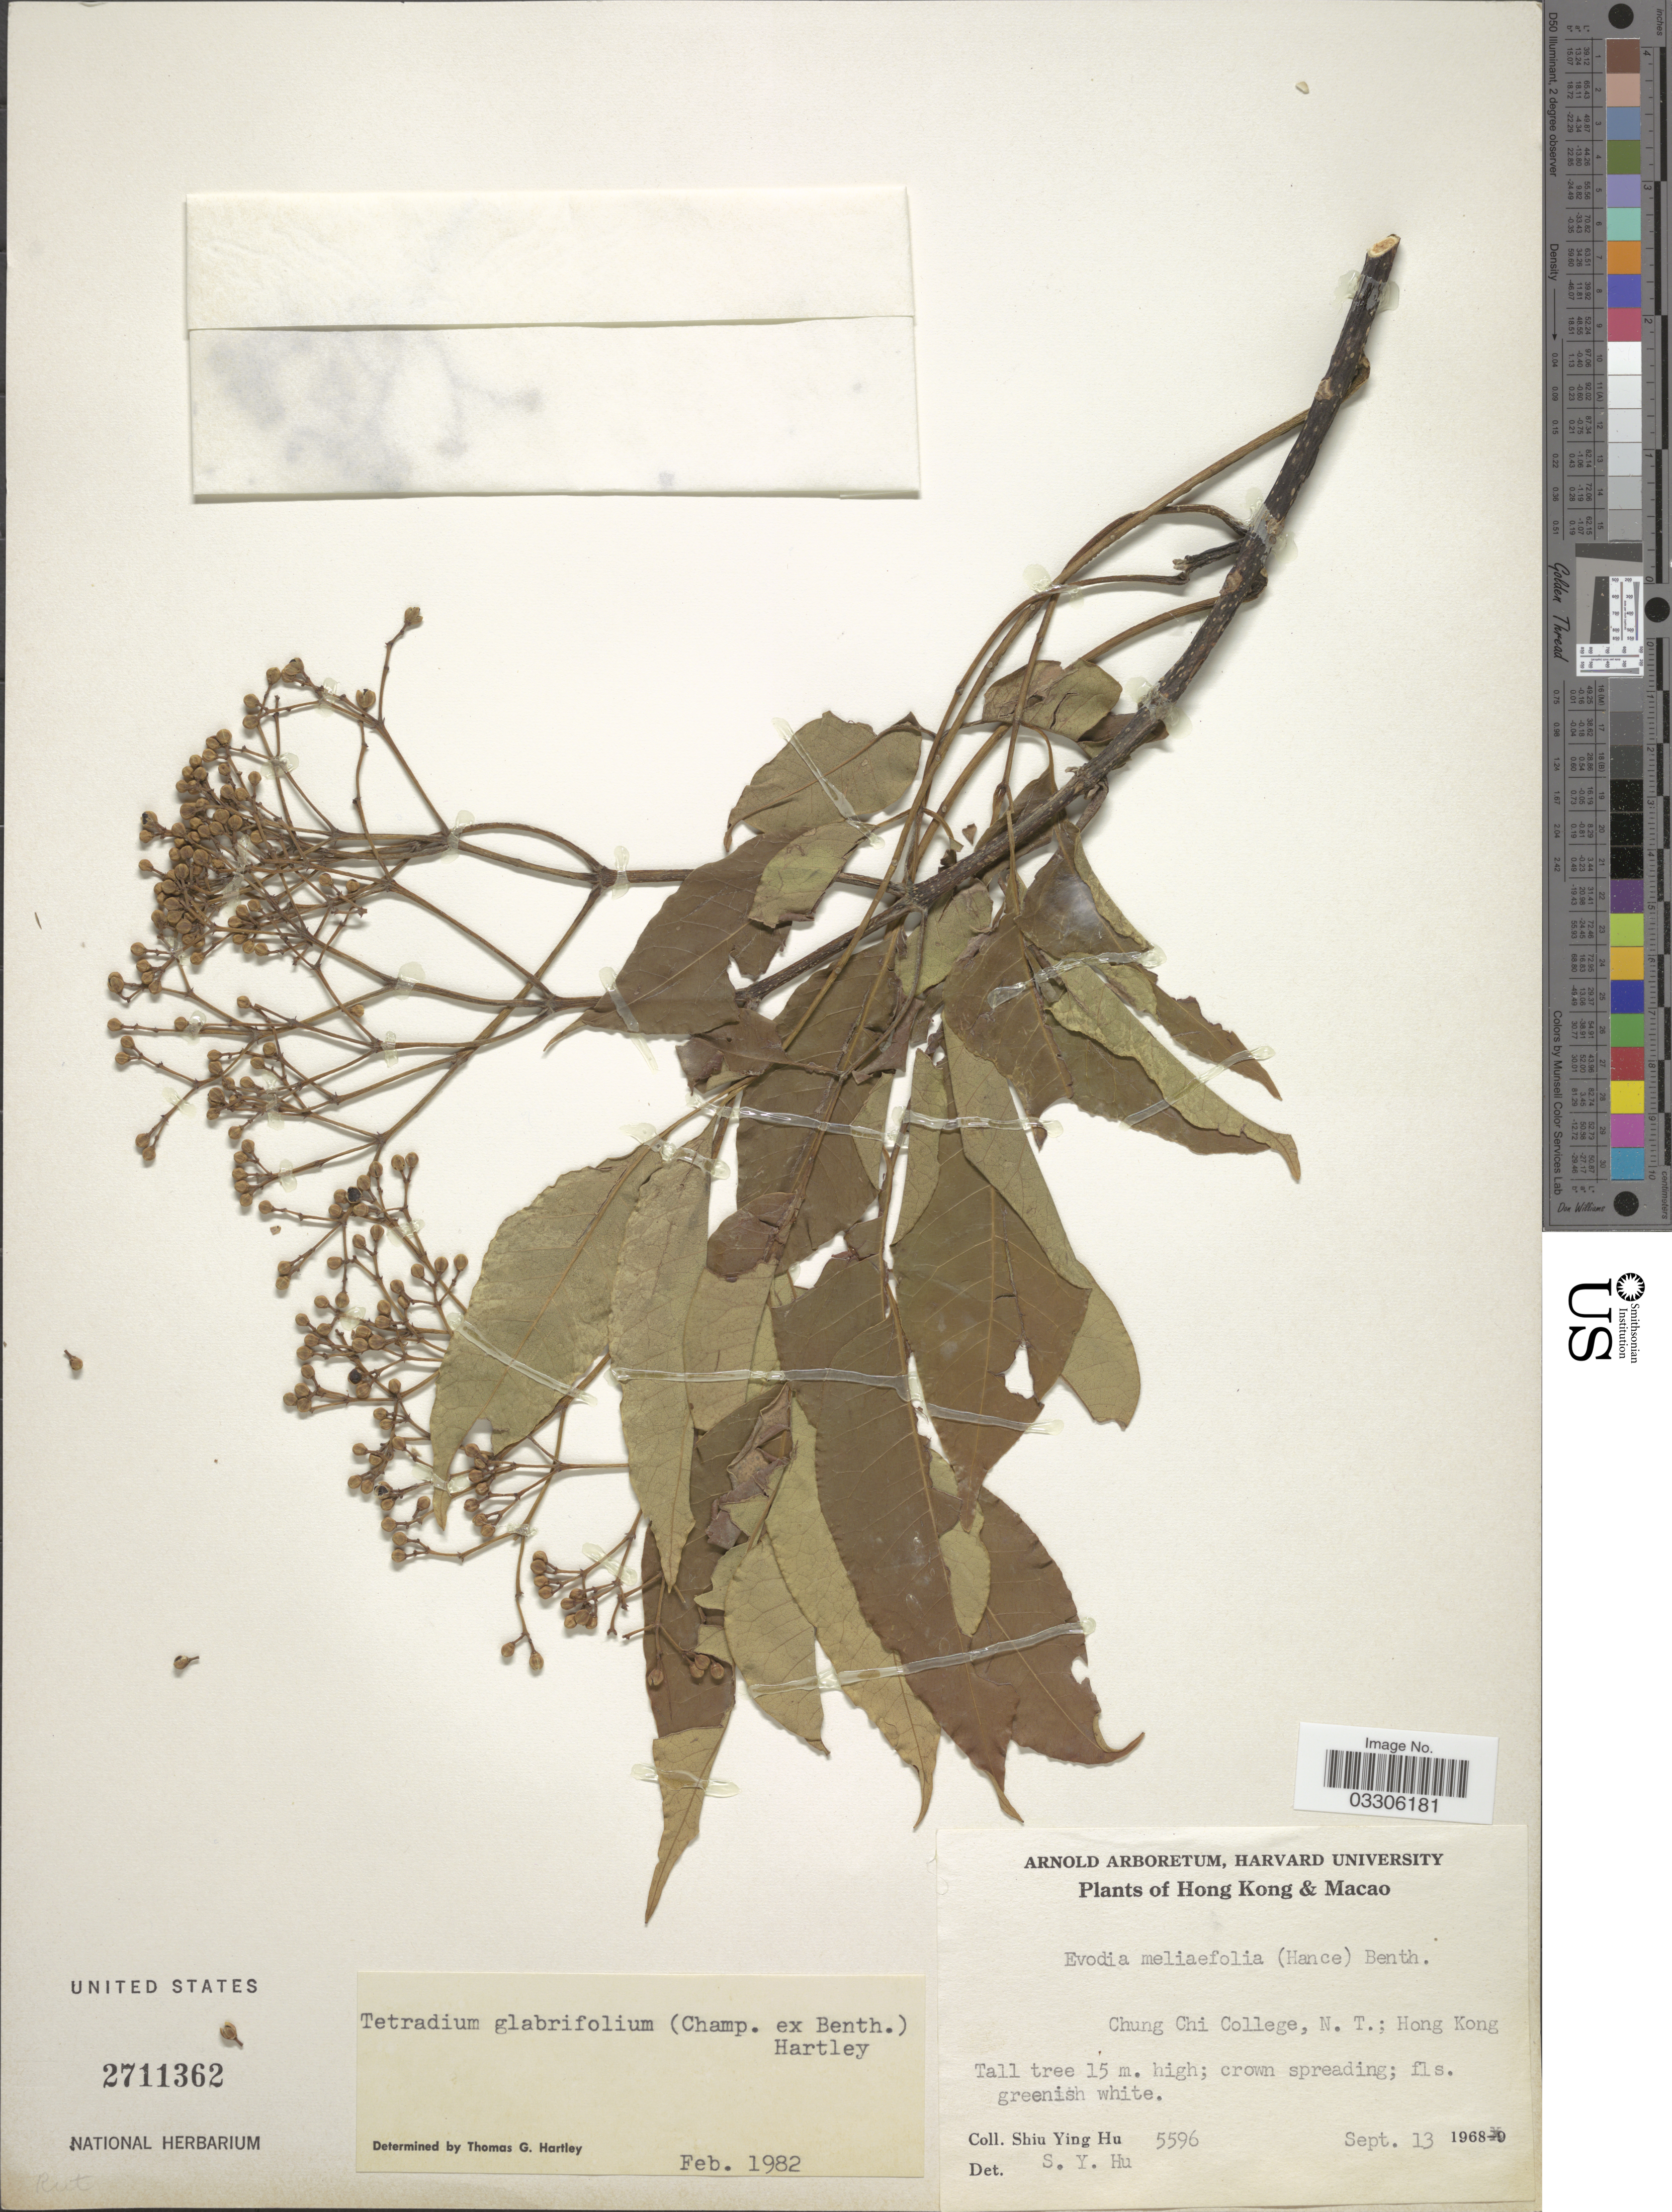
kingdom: Plantae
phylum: Tracheophyta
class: Magnoliopsida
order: Sapindales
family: Rutaceae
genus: Tetradium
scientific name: Tetradium glabrifolium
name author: (Champ. ex Benth.) T.G. Hartley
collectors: S. Y. Hu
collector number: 5596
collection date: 1968-09-13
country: China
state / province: Hong Kong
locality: Chung Chi College, N. T.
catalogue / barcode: US 2711362